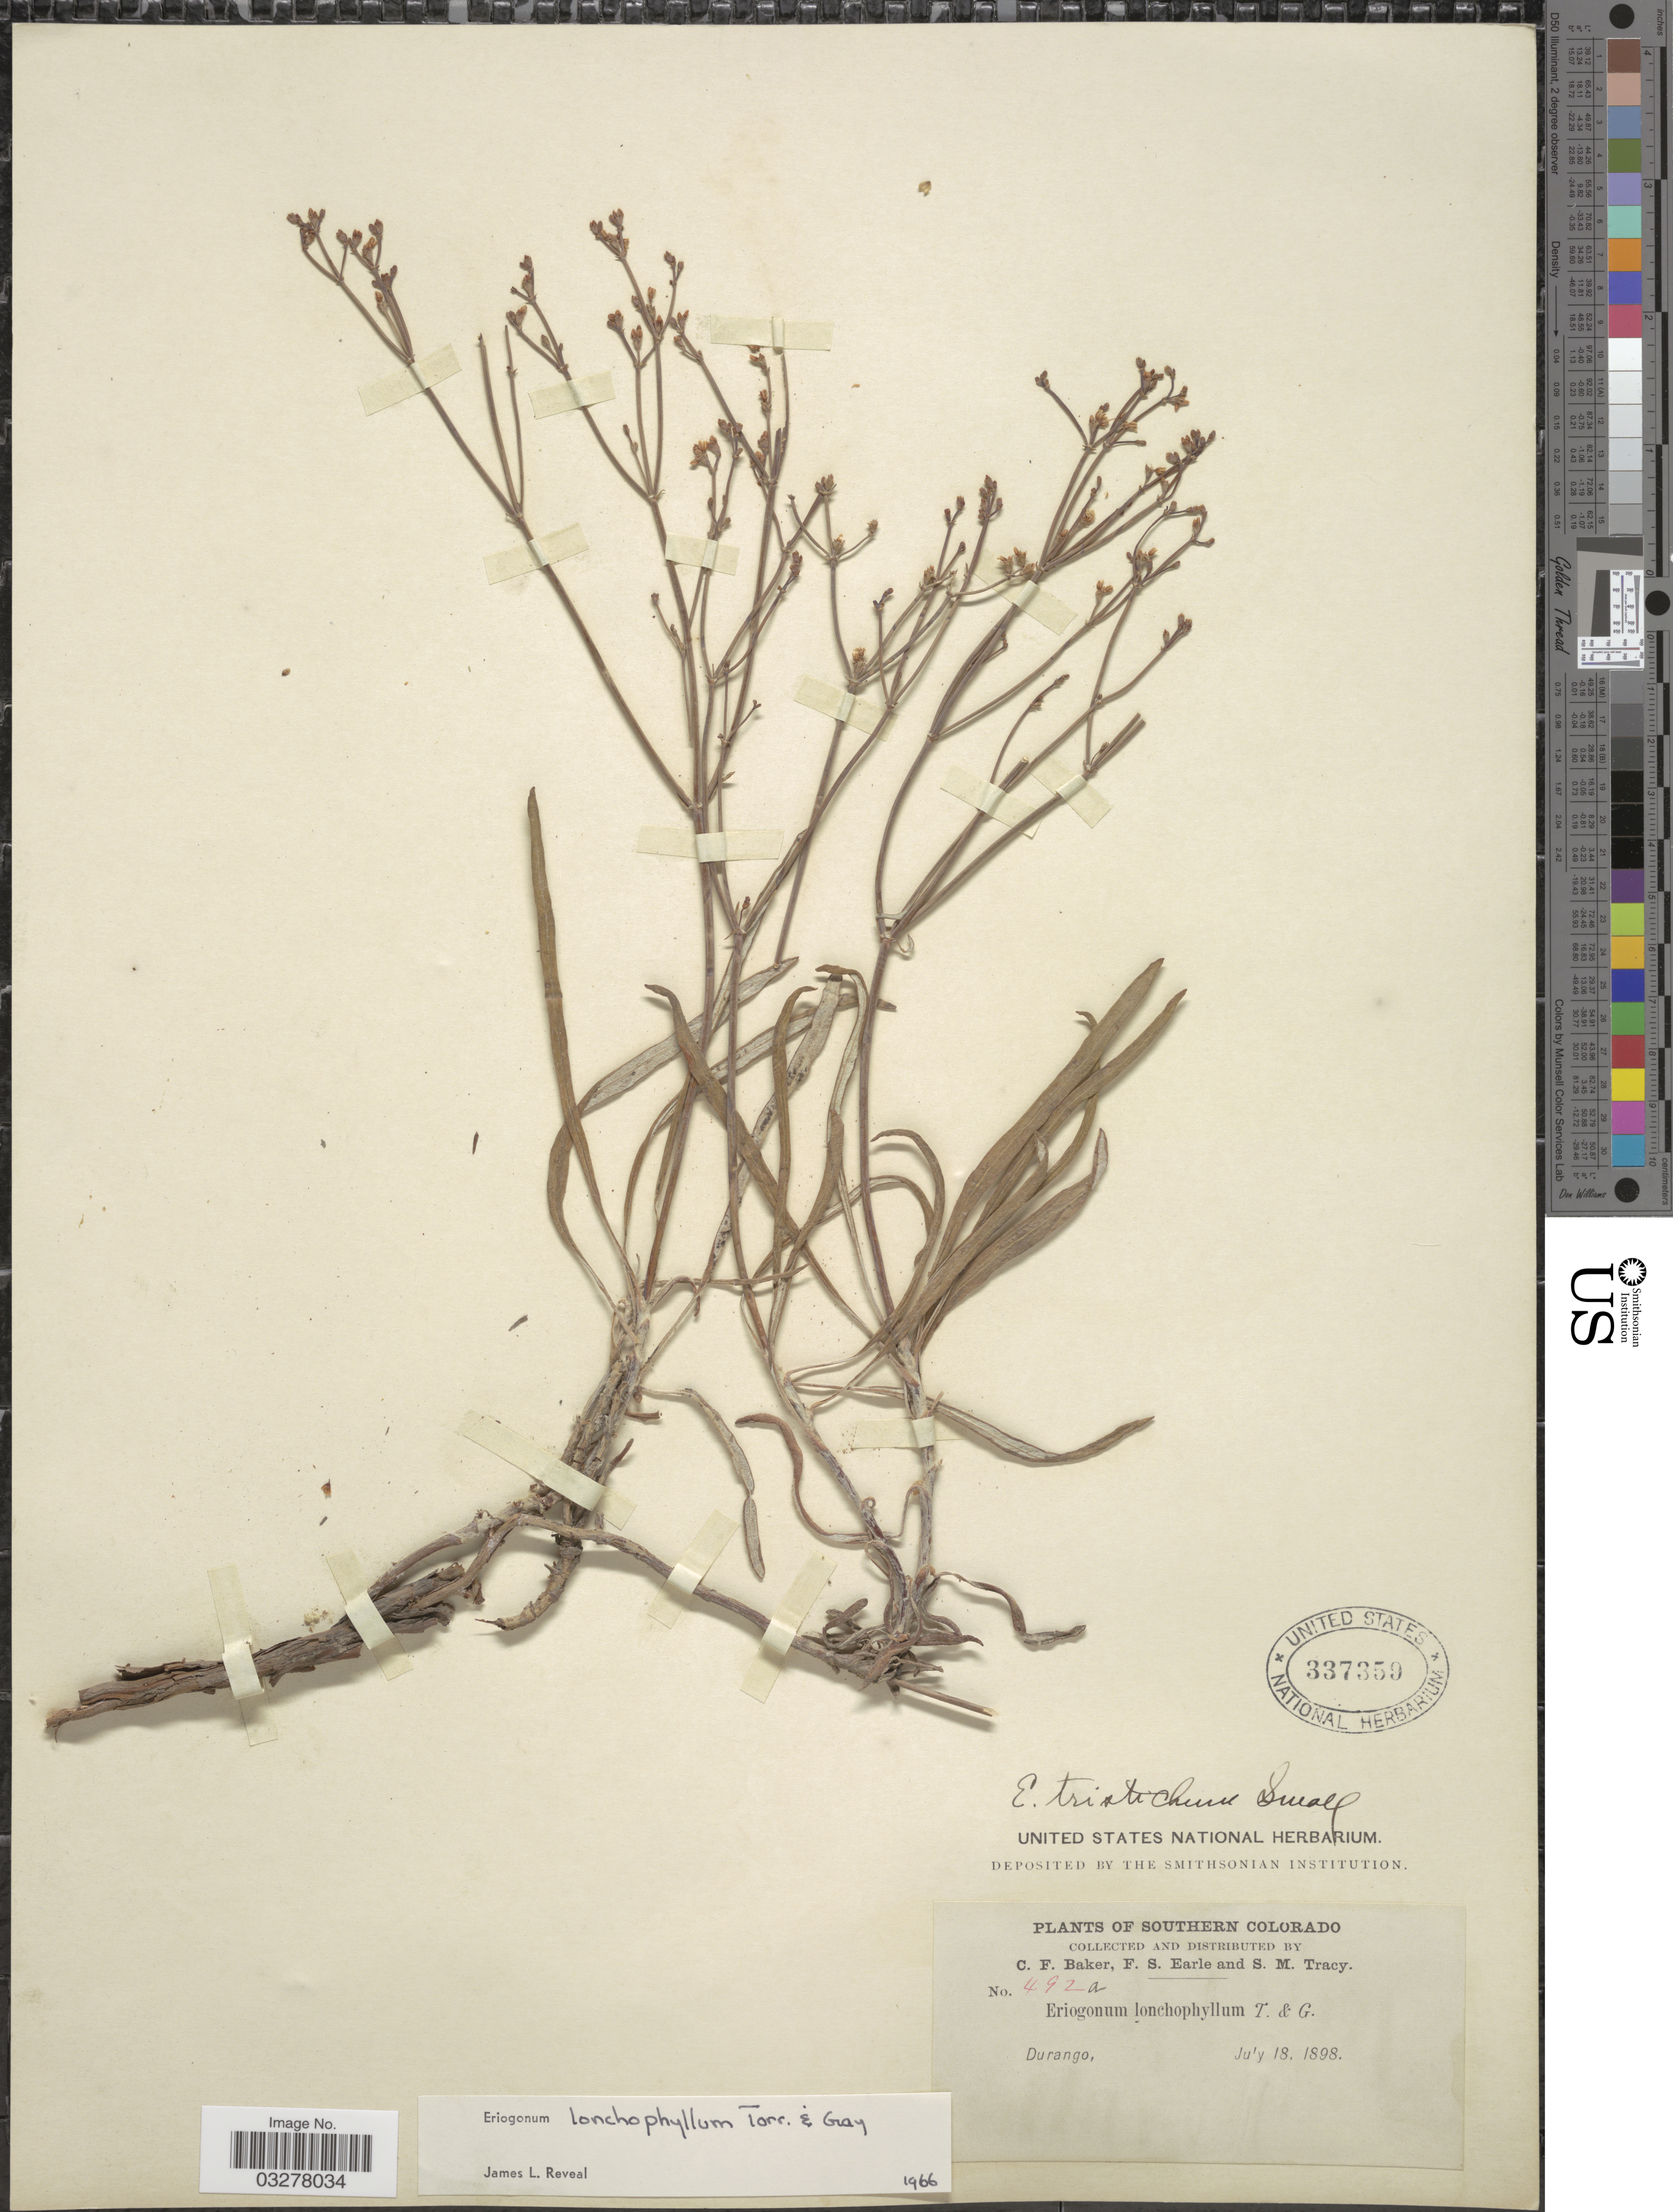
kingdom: Plantae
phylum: Tracheophyta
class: Magnoliopsida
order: Caryophyllales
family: Polygonaceae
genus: Eriogonum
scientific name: Eriogonum lonchophyllum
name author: Torr. & A. Gray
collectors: C. F. Baker, F. S. Earle & S. M. Tracy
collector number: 492a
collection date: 1898-07-18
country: United States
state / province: Colorado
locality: Southern Colorado. Durango.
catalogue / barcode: US 337359